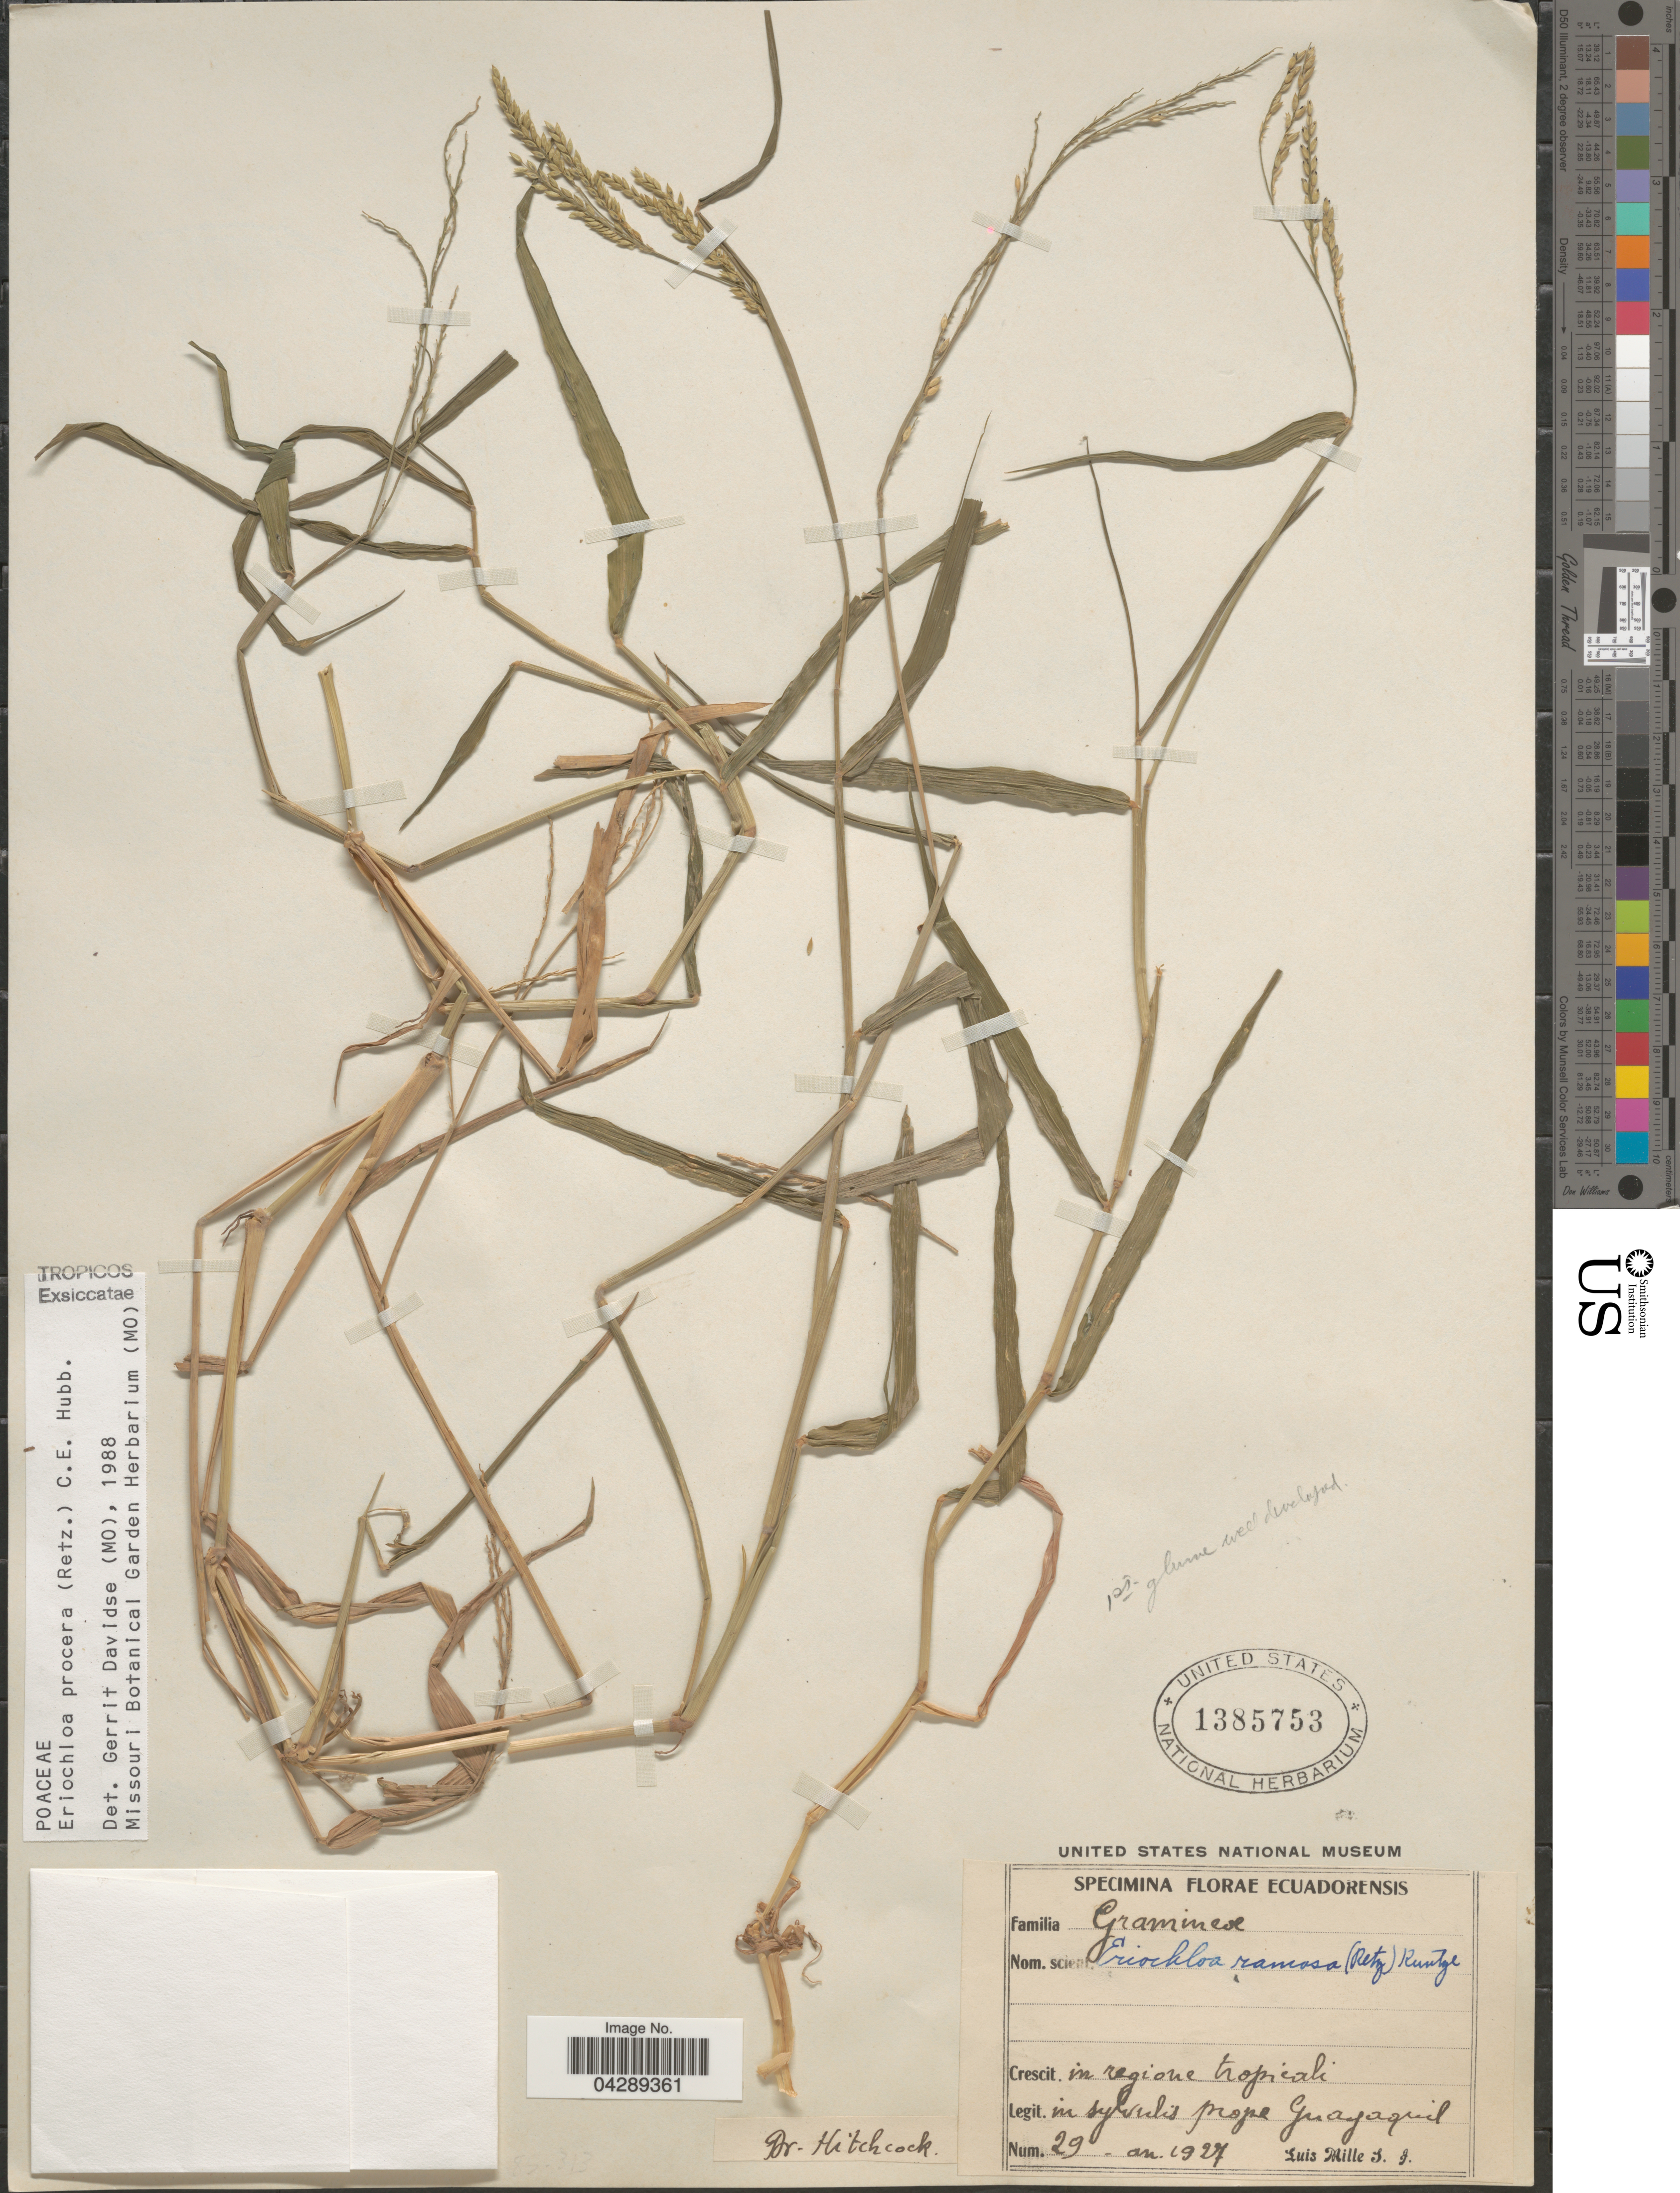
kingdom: Plantae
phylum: Tracheophyta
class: Liliopsida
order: Poales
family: Poaceae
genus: Eriochloa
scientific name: Eriochloa procera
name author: (Retz.) C.E. Hubb.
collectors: L. Mille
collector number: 29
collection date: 1927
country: Ecuador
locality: In regione tropicali. In sylvulis prope Guayaquil.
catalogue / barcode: US 1385753